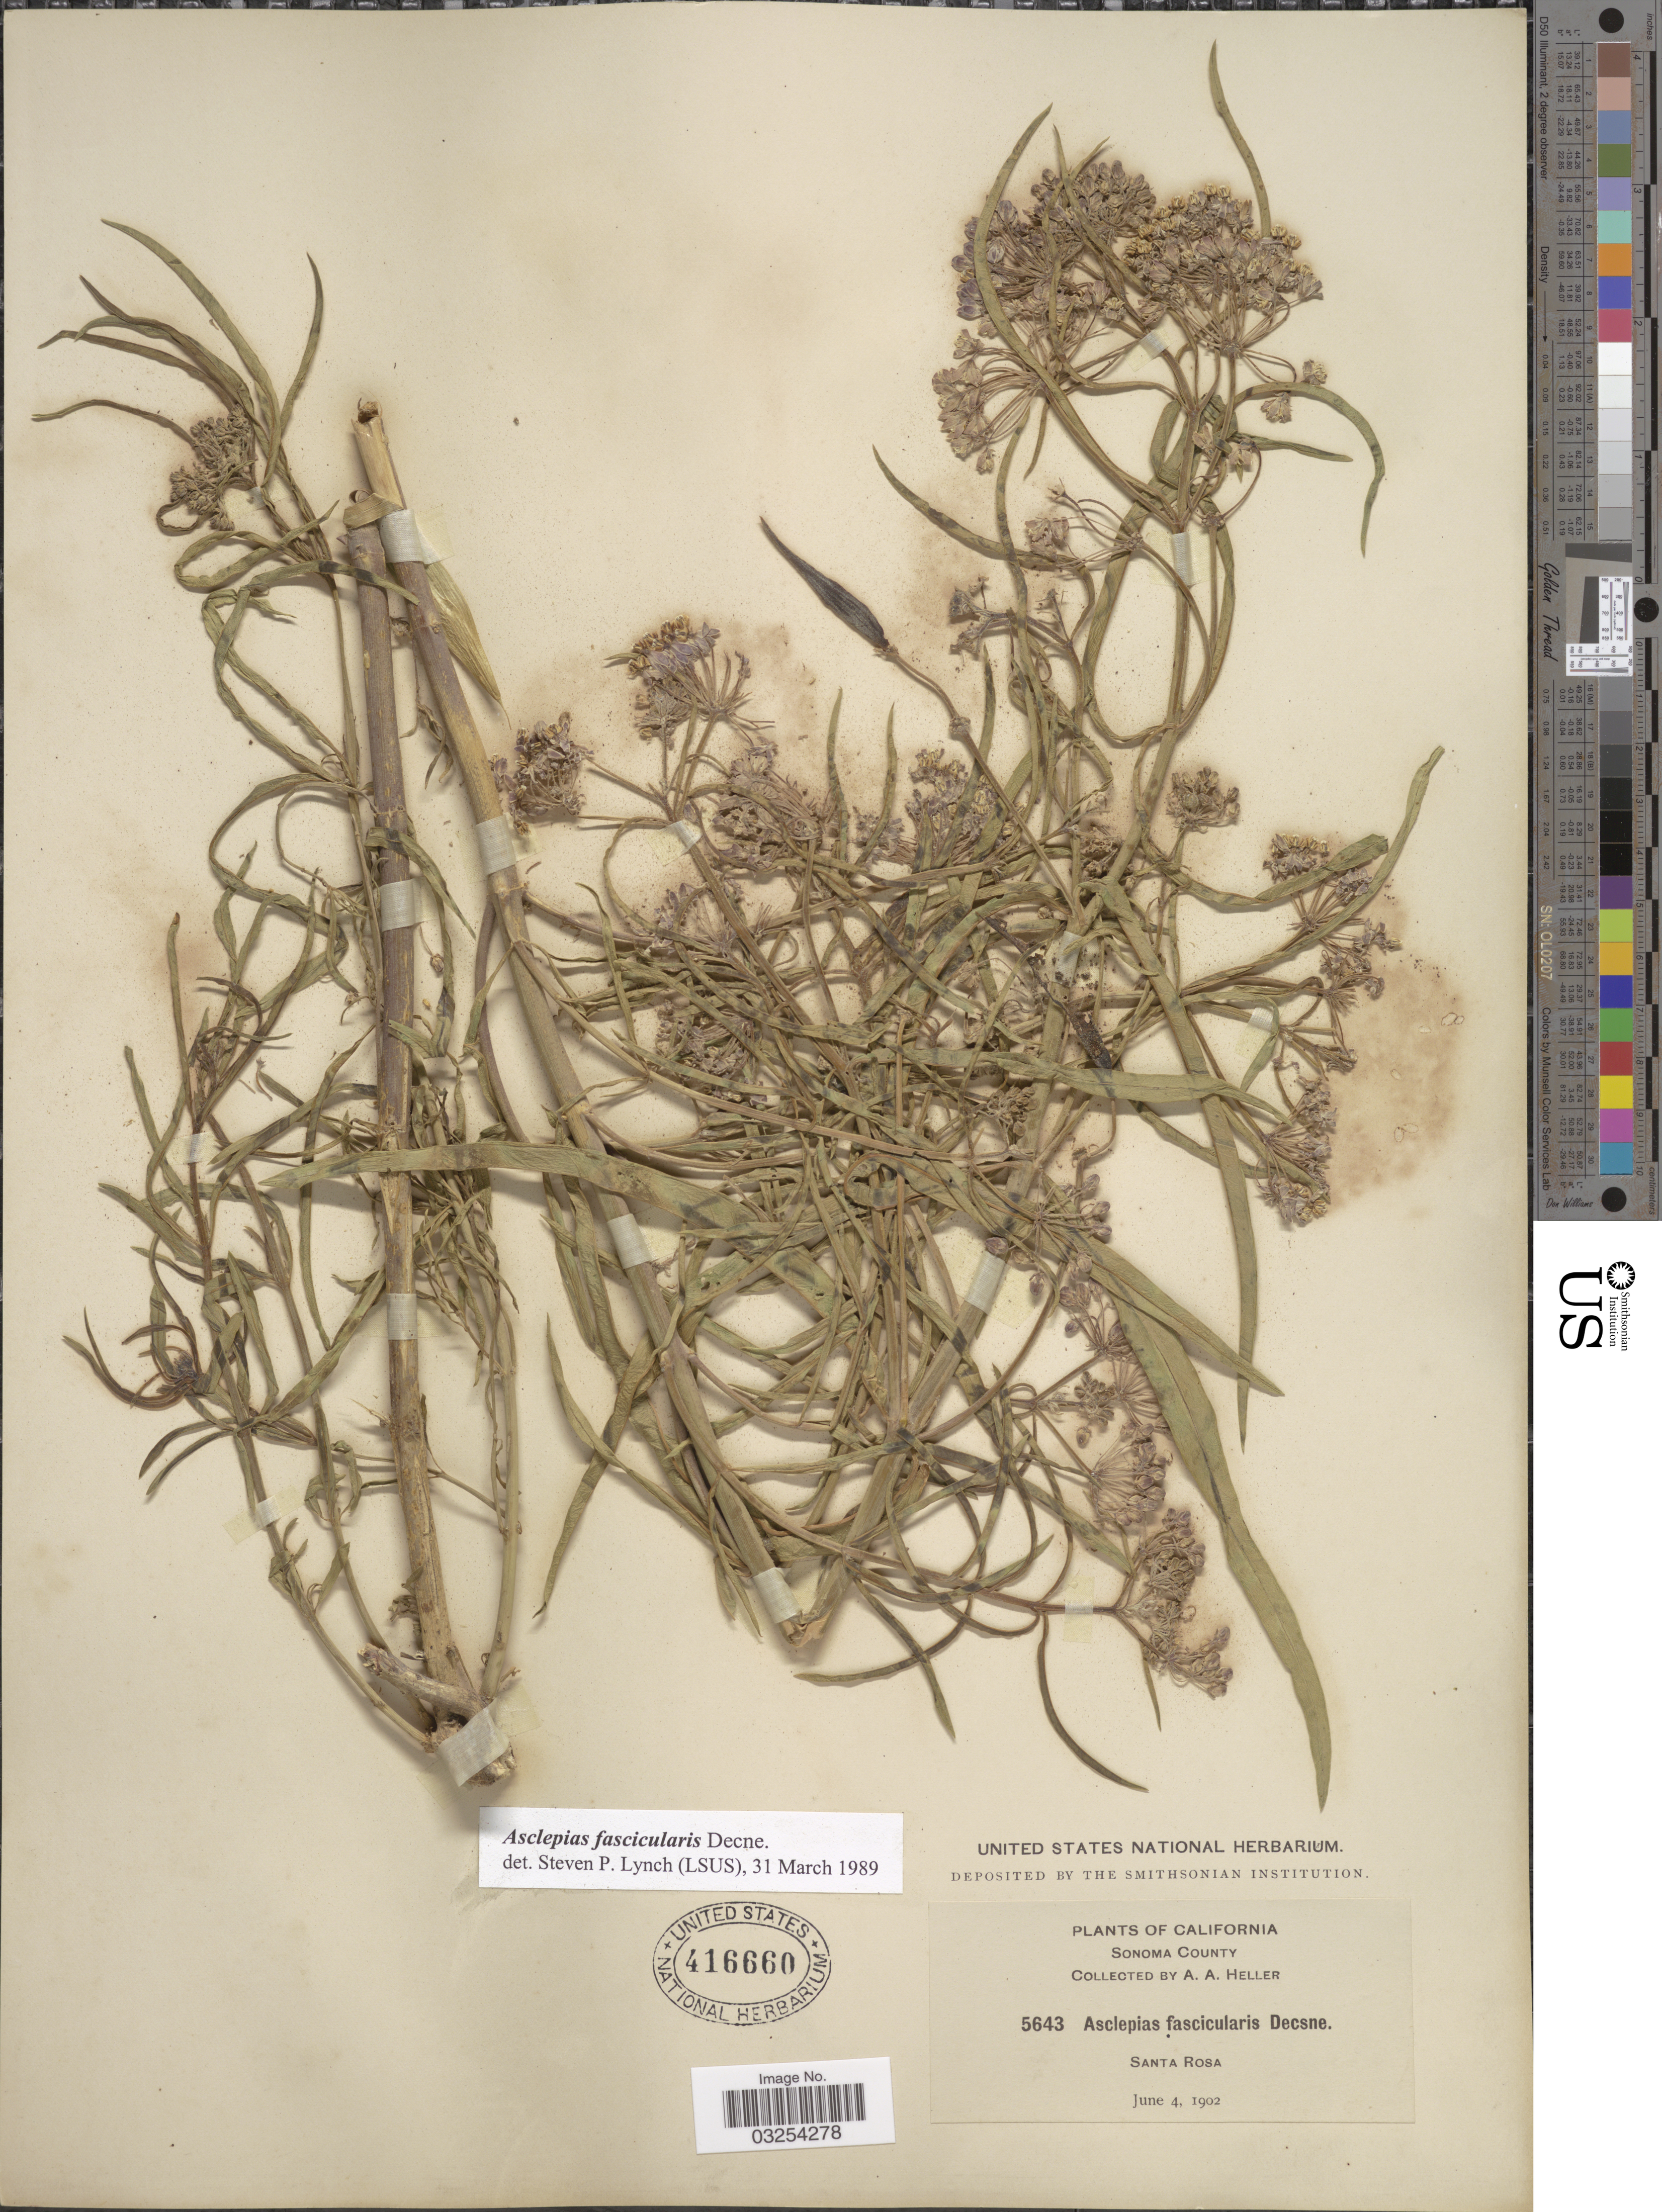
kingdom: Plantae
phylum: Tracheophyta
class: Magnoliopsida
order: Gentianales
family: Apocynaceae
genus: Asclepias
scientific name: Asclepias fascicularis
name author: Decne.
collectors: A. A. Heller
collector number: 5643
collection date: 1902-06-04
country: United States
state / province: California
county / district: Sonoma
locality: Sonoma County. Santa Rosa.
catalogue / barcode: US 416660